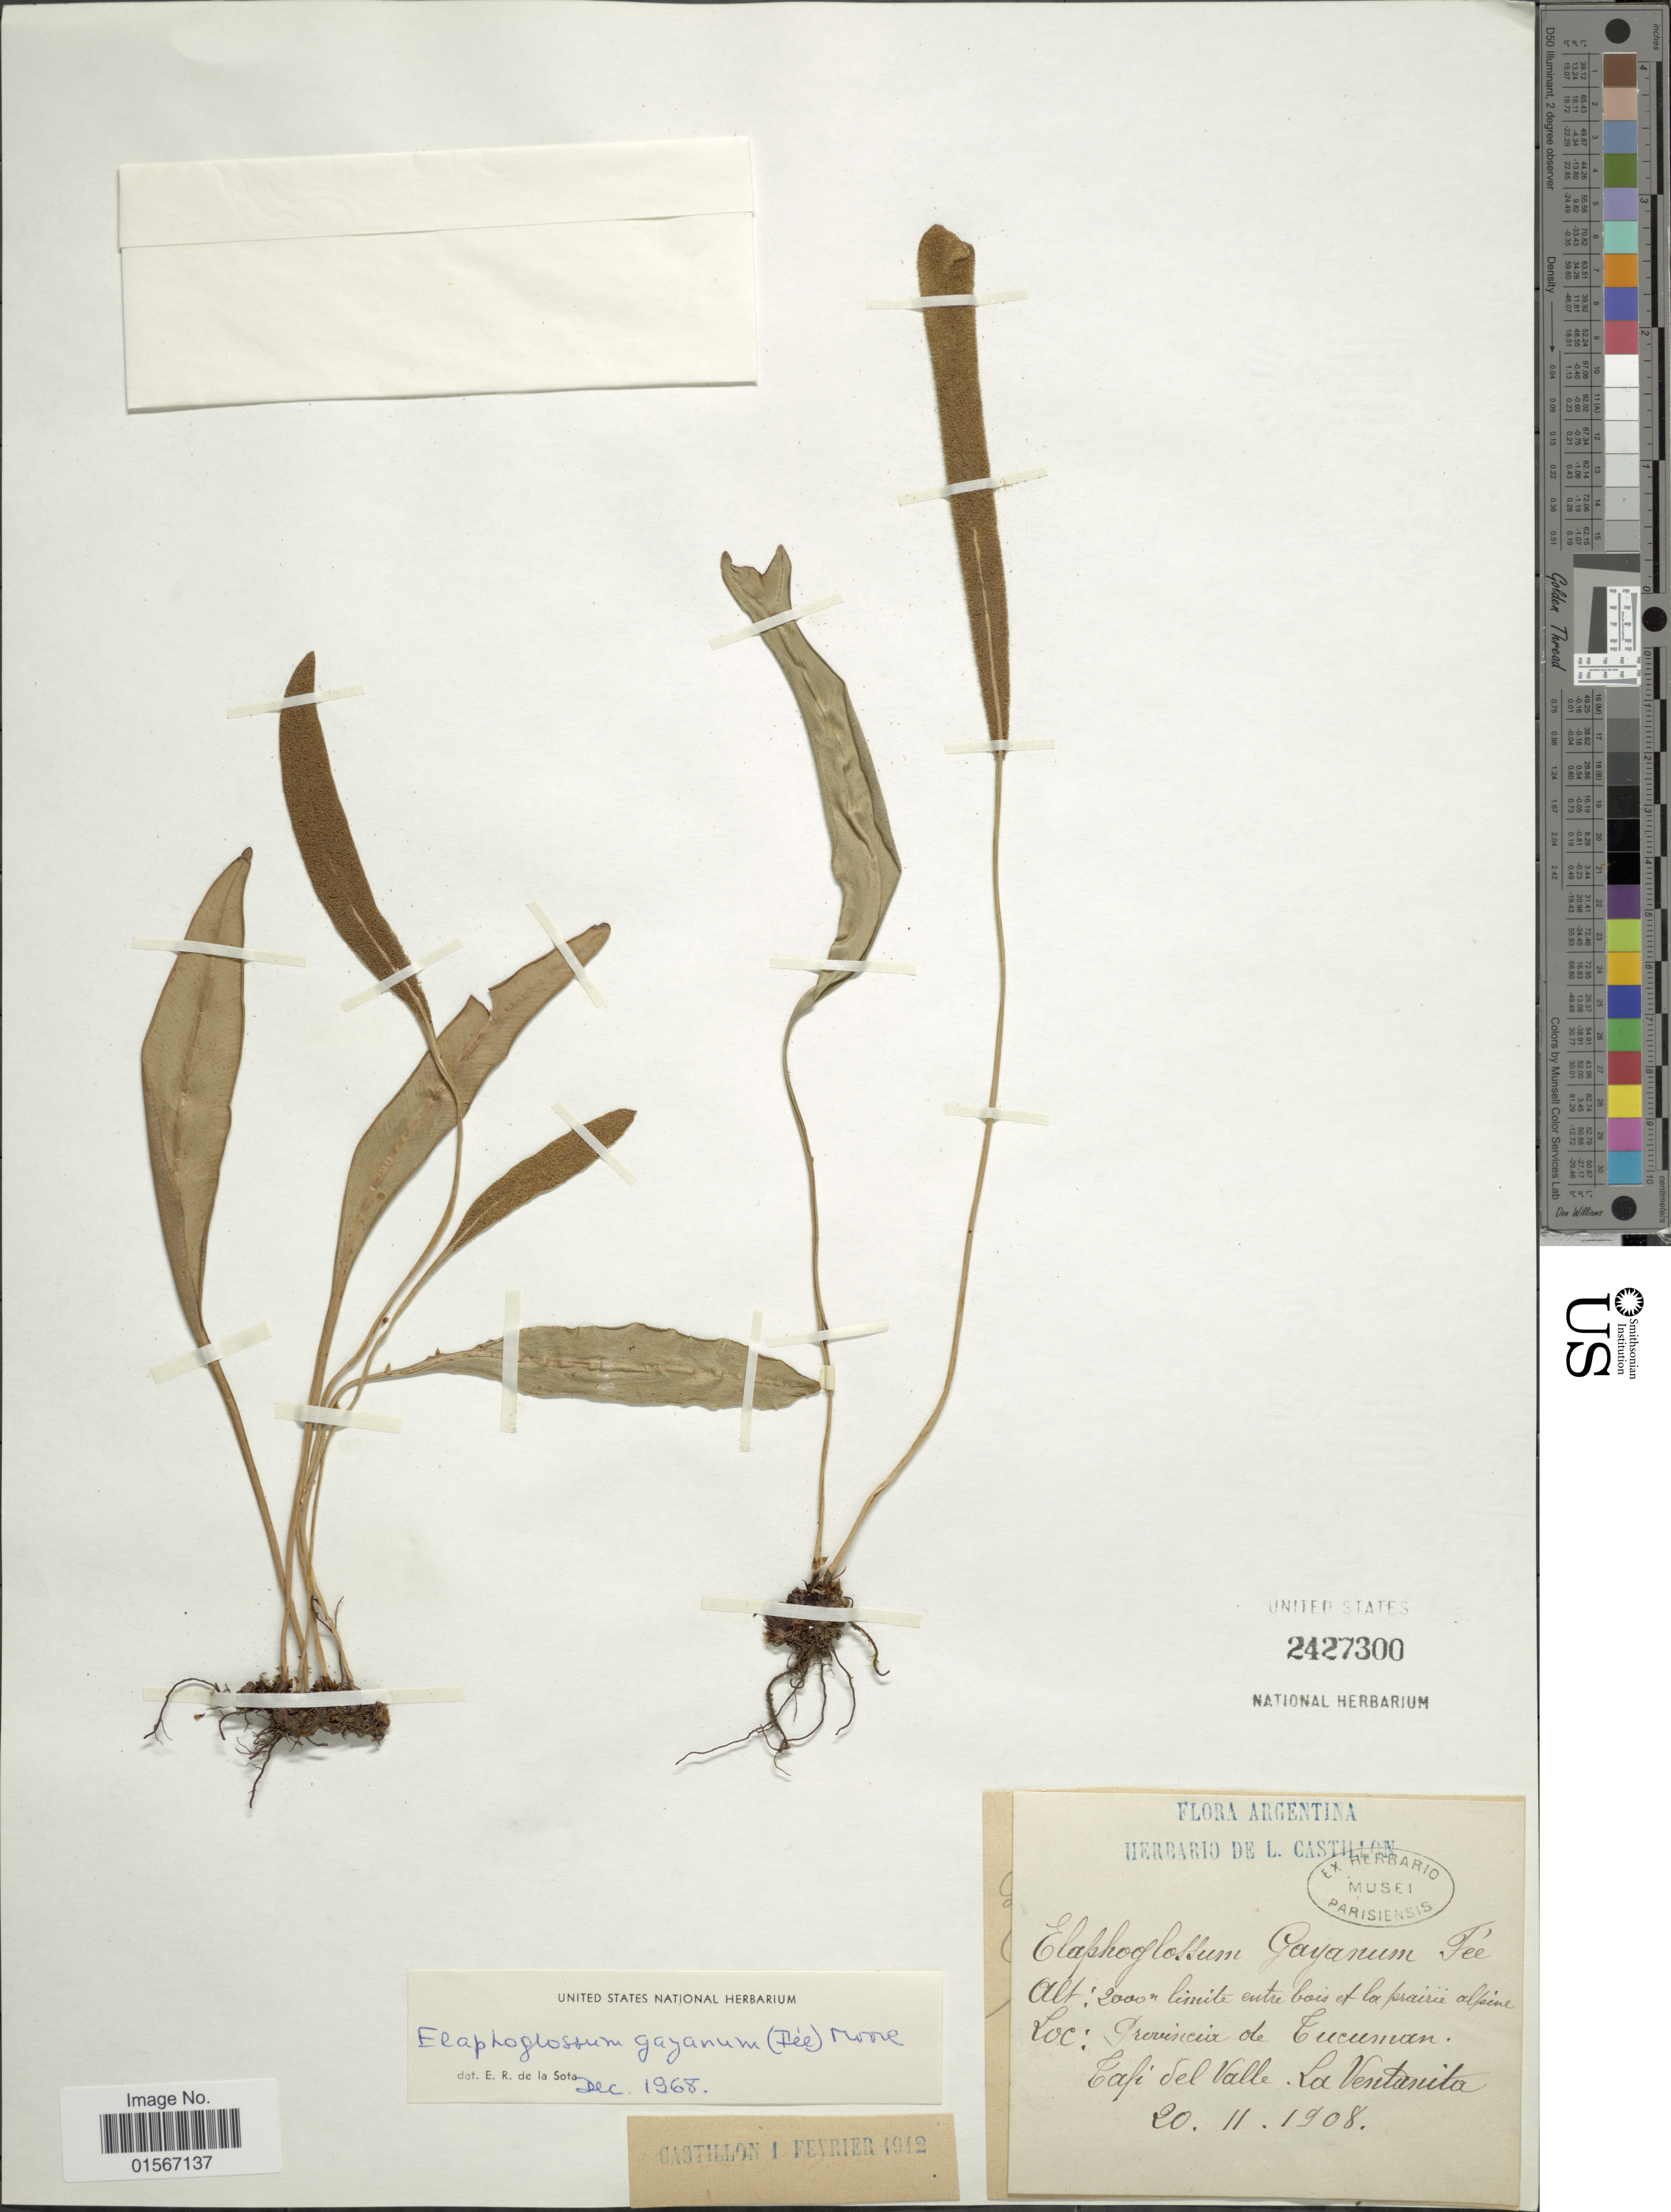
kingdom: Plantae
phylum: Tracheophyta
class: Polypodiopsida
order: Polypodiales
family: Dryopteridaceae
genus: Elaphoglossum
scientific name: Elaphoglossum minutum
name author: (Pohl ex Fée) T. Moore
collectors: ex herb. de L. Castillon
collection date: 1908-11-20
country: Argentina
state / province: Tucuman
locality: Limite entre bois et la prairie alpine, Province de Tucuman. Tafi del Valle. La Ventanita.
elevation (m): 2000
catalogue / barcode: US 2427300